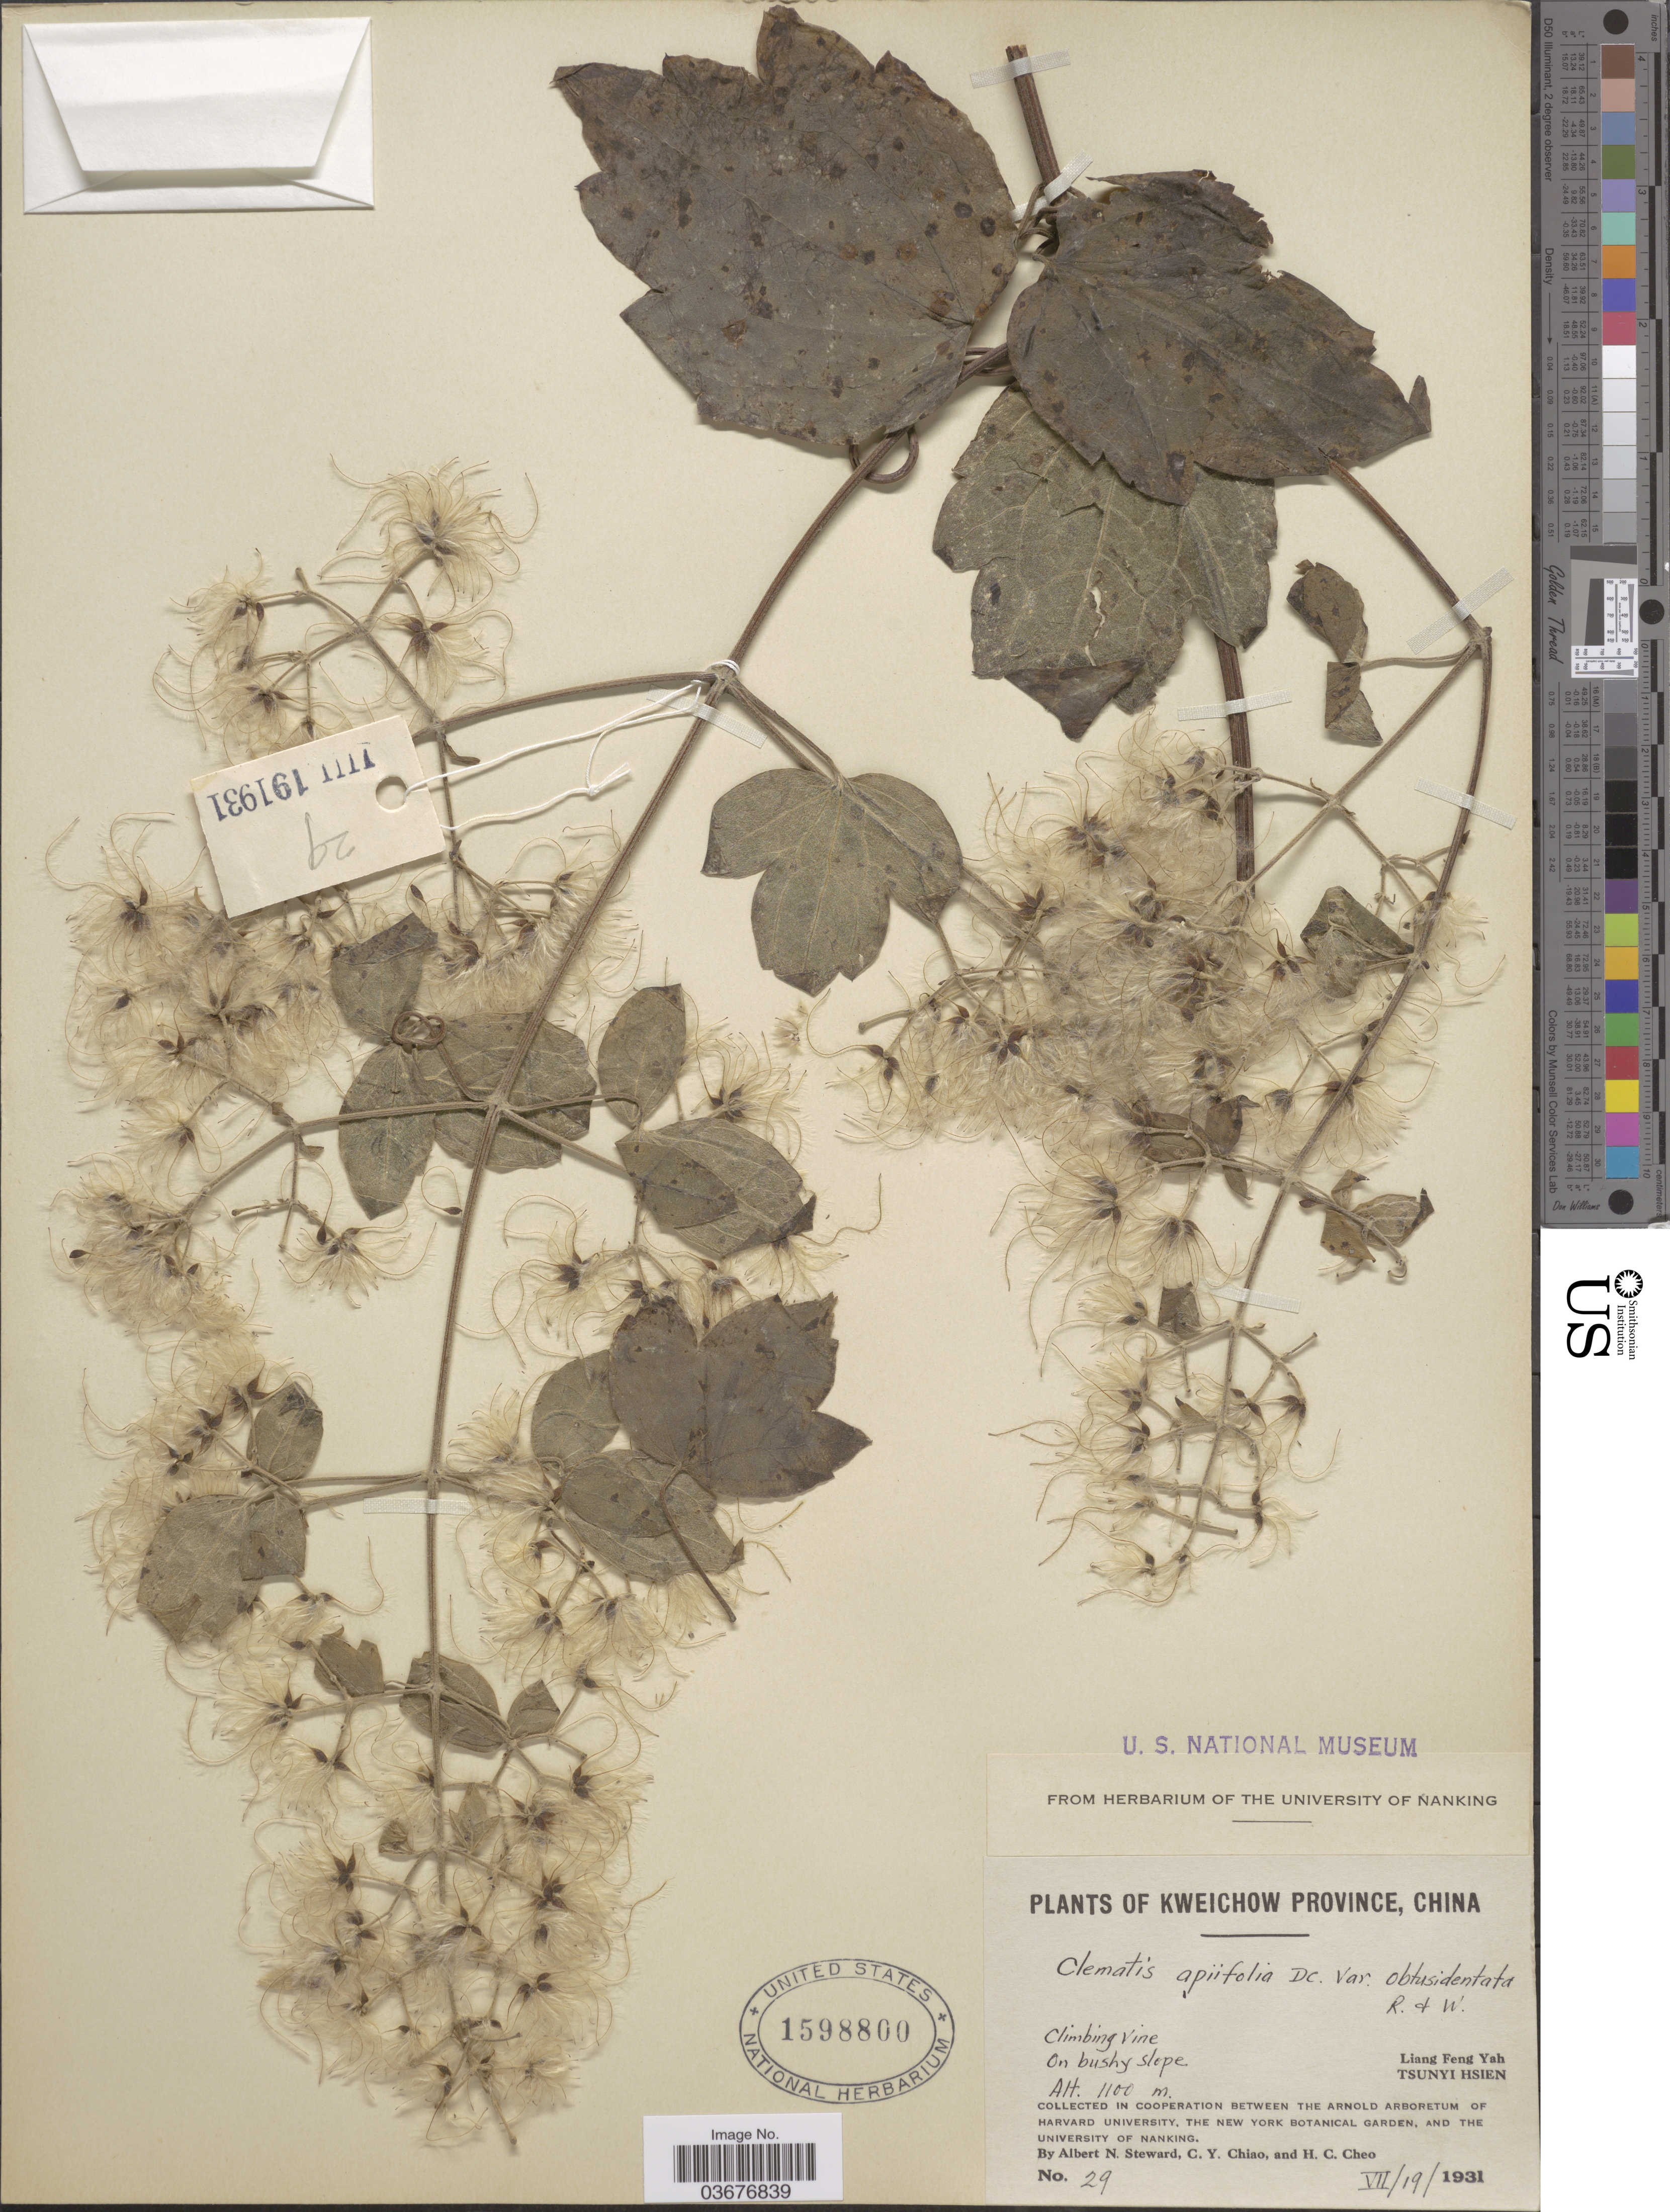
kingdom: Plantae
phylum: Tracheophyta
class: Magnoliopsida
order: Ranunculales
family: Ranunculaceae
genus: Clematis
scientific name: Clematis apiifolia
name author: DC.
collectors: A. N. Steward, C. Y. Chiao & H. Cheo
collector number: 29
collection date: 1931-07-19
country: China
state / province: Guizhou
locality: Kweichow Province. Liang Feng Yah. Tsunyi Hsien.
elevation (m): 1100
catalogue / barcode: US 1598800